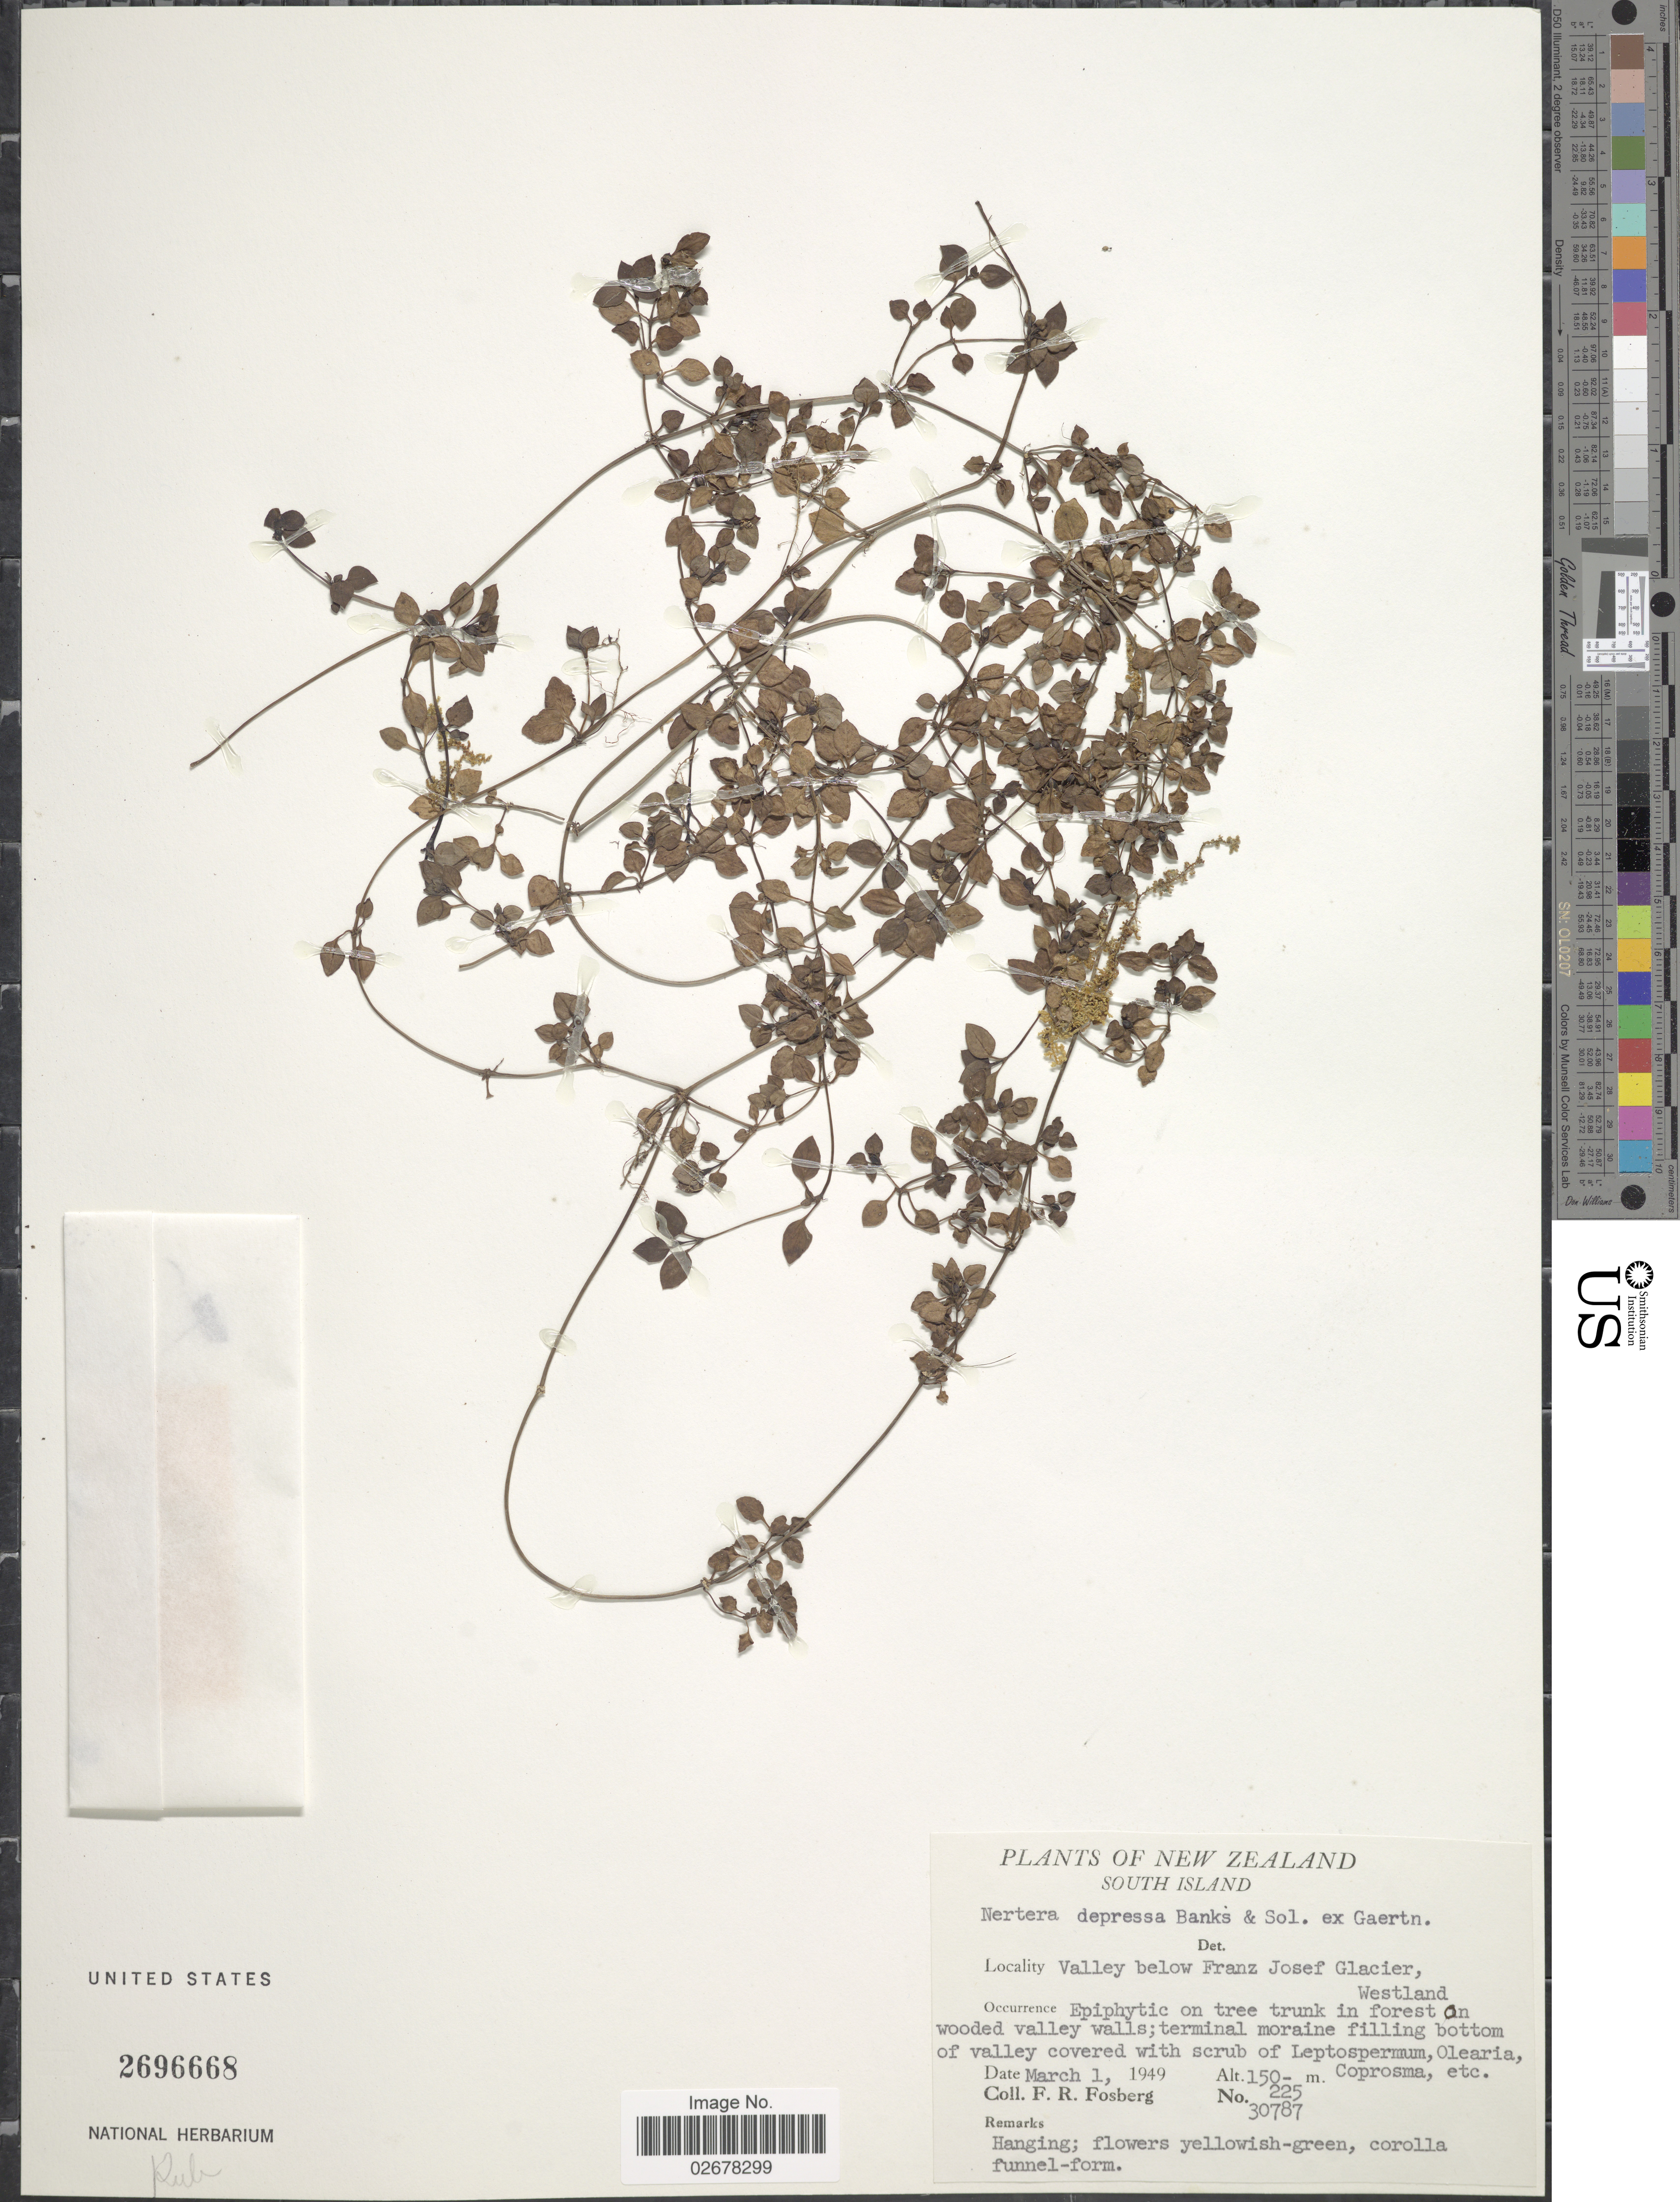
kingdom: Plantae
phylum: Tracheophyta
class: Magnoliopsida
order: Gentianales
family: Rubiaceae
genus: Nertera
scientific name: Nertera depressa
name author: Banks & Sol. ex Gaertn.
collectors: F. R. Fosberg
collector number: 30787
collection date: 1949-03-01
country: New Zealand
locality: South Island, Valley below Franz Josef Glacier, Westland, on wooded valley walls.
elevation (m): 150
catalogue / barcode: US 2696668